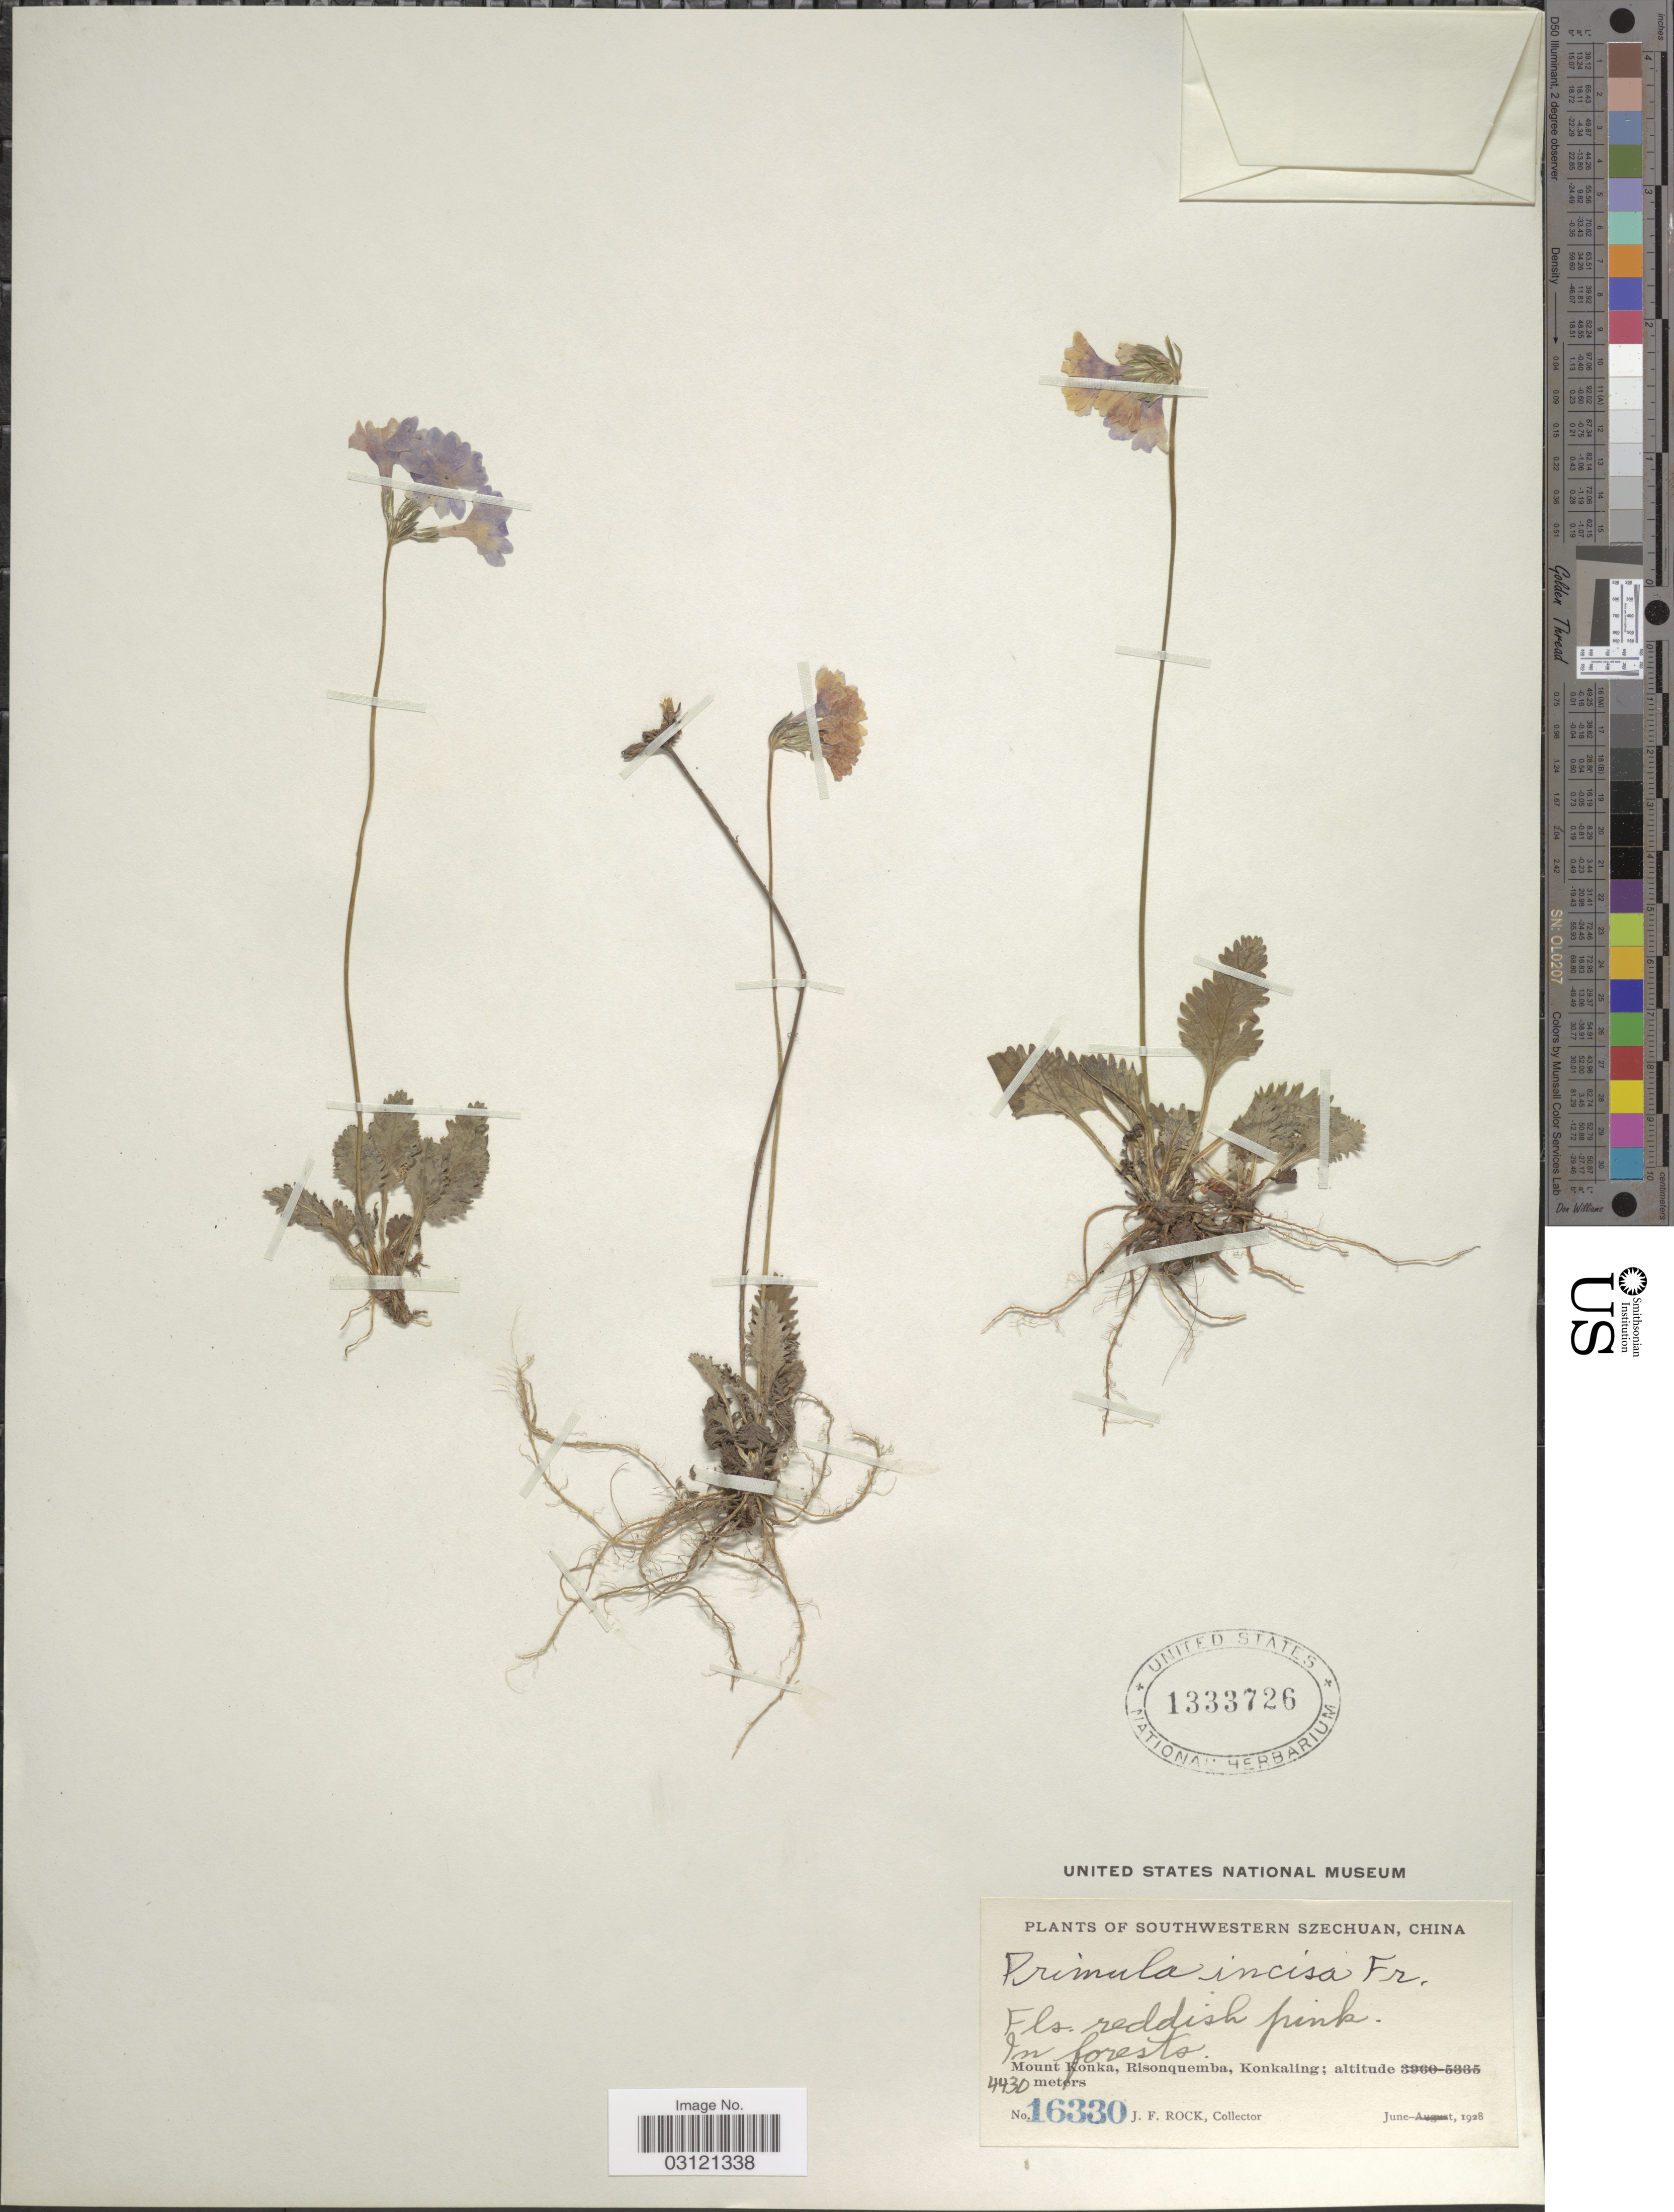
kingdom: Plantae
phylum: Tracheophyta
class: Magnoliopsida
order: Ericales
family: Primulaceae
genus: Primula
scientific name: Primula incisa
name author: Franch.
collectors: J. Rock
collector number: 16330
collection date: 1928-06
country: China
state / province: Sichuan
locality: Southwestern Szechuan, China, Mount Konka, Risonquemba, Konkaling.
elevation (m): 4430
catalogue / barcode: US 1333726